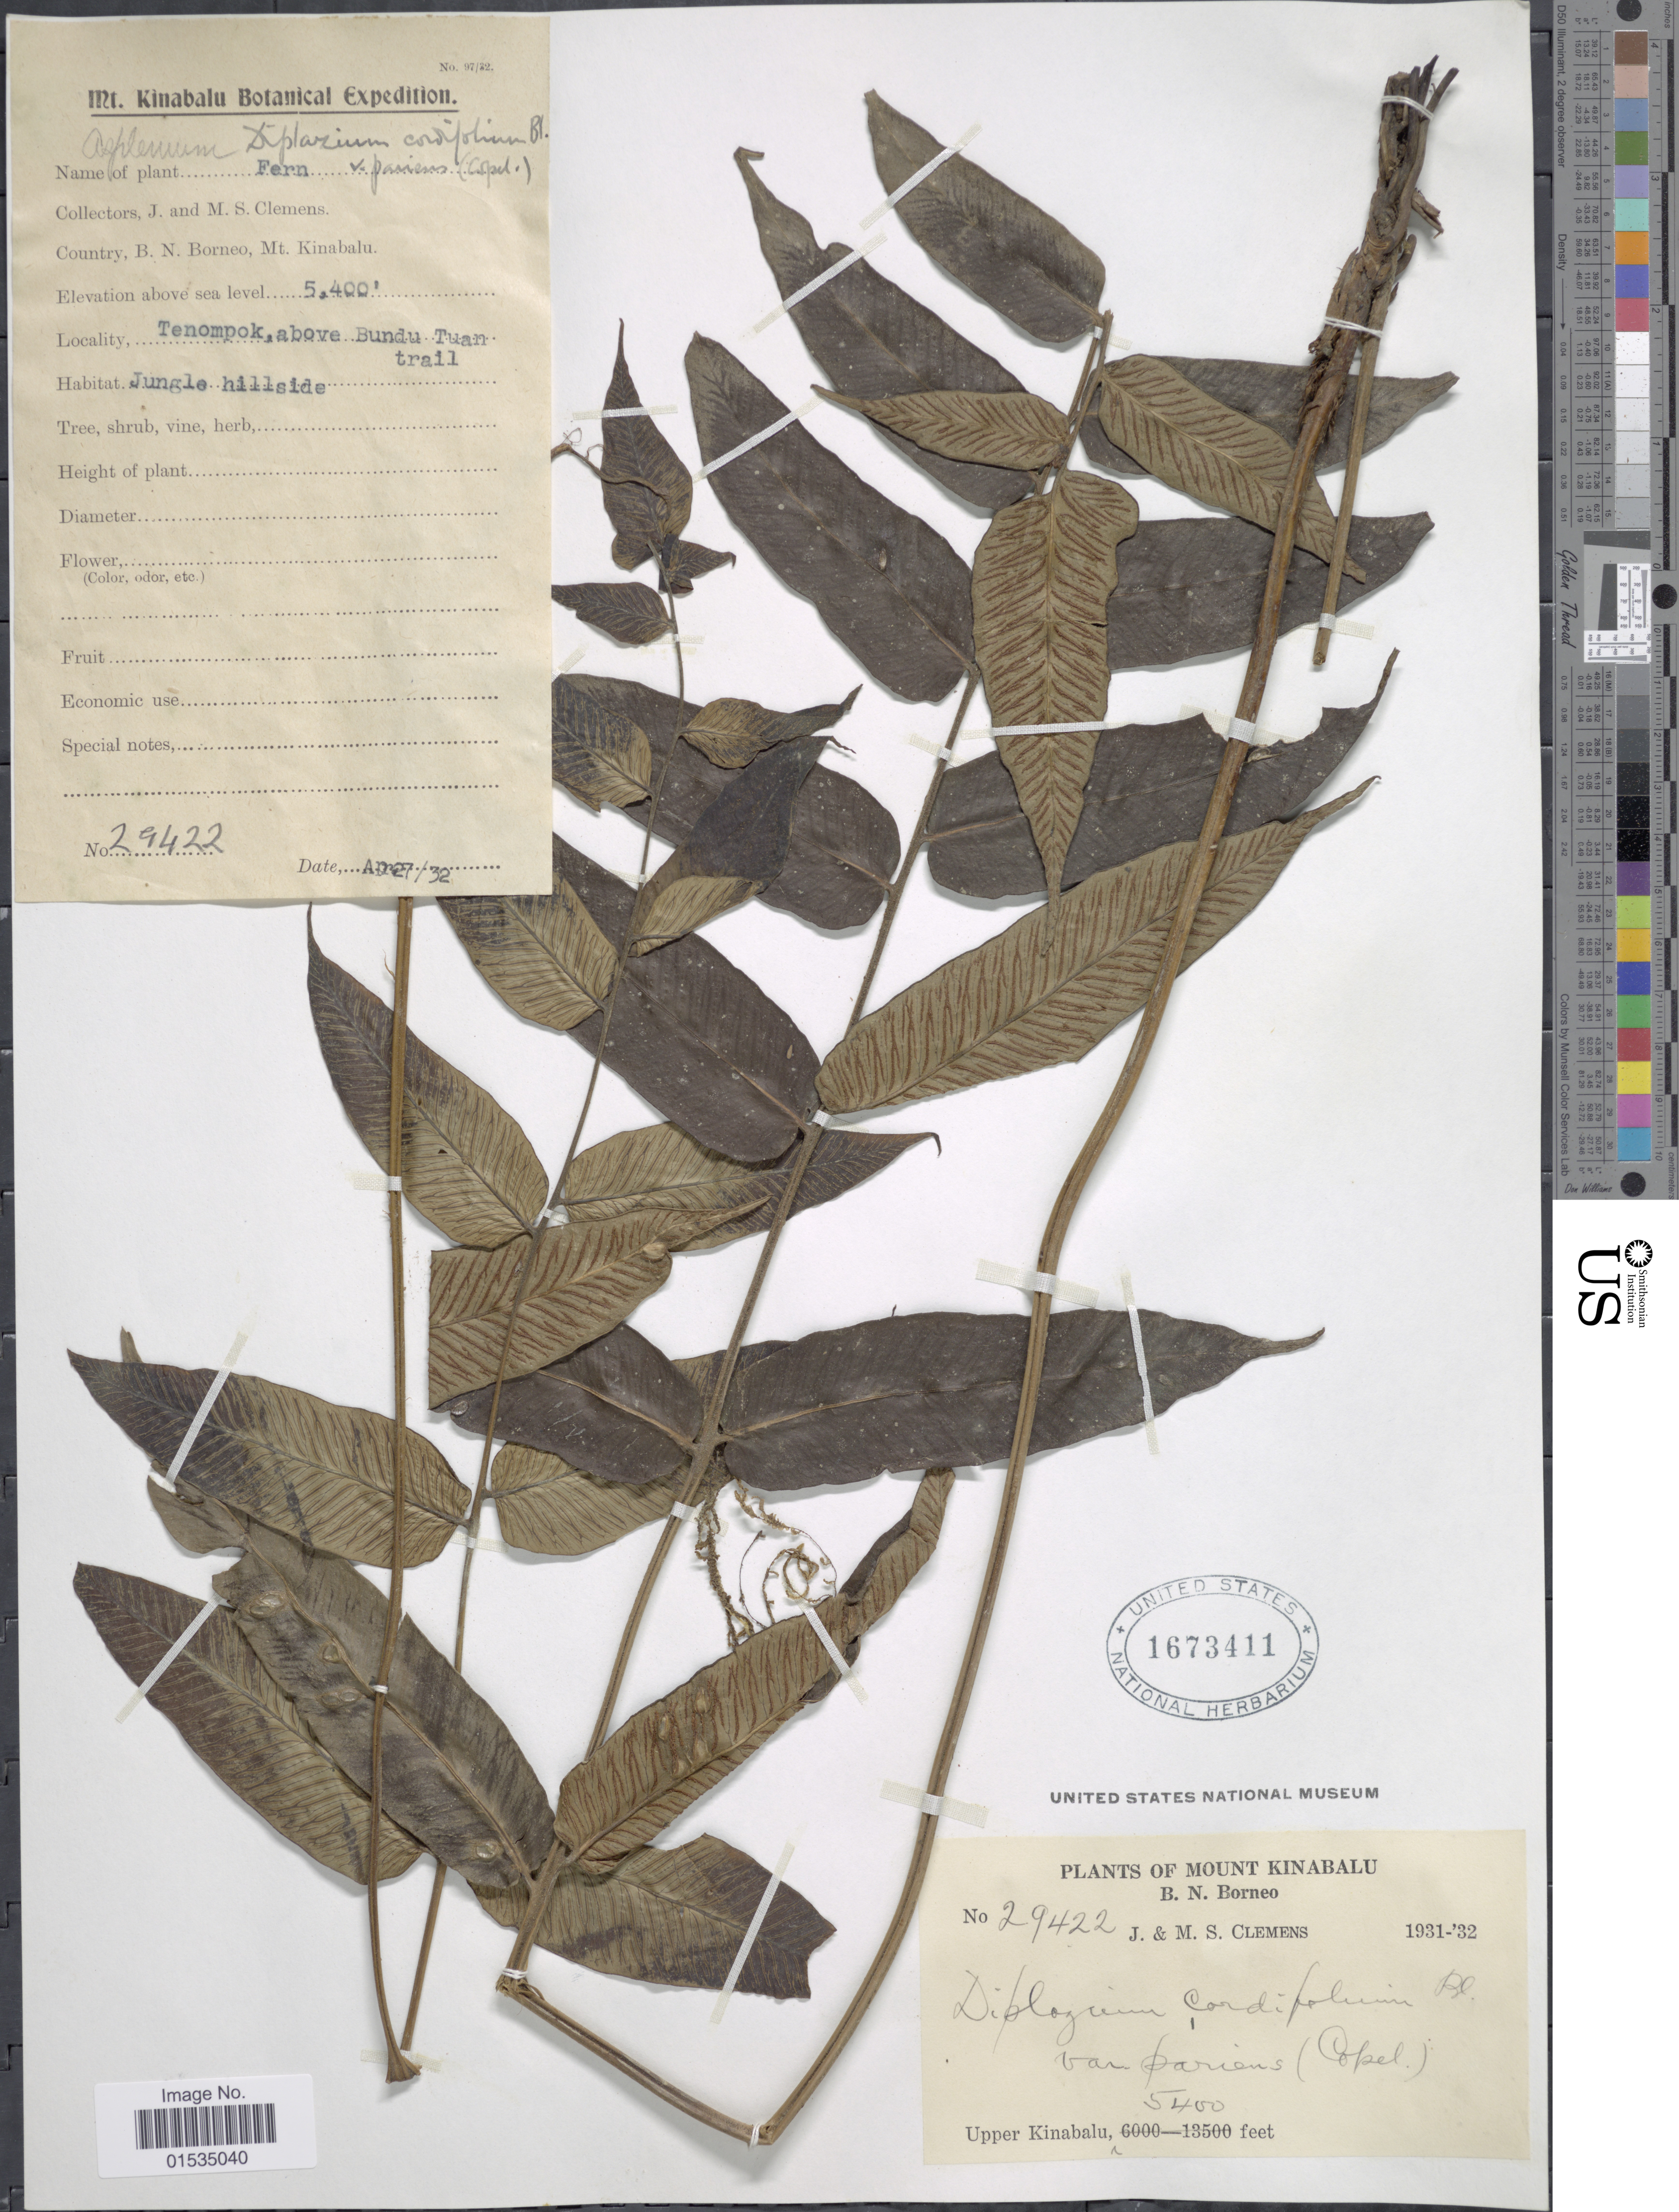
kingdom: Plantae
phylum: Tracheophyta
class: Polypodiopsida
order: Polypodiales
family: Athyriaceae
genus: Diplazium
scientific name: Diplazium pariens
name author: Copel.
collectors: J. Clemens & M. S. Clemens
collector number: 29422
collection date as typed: Transcribed d/m/y: //32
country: Malaysia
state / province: Sabah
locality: B.N. Borneo, Mount Kinabalu, Tenompok, above Bundu Tuan trail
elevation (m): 1646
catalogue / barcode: US 1673411